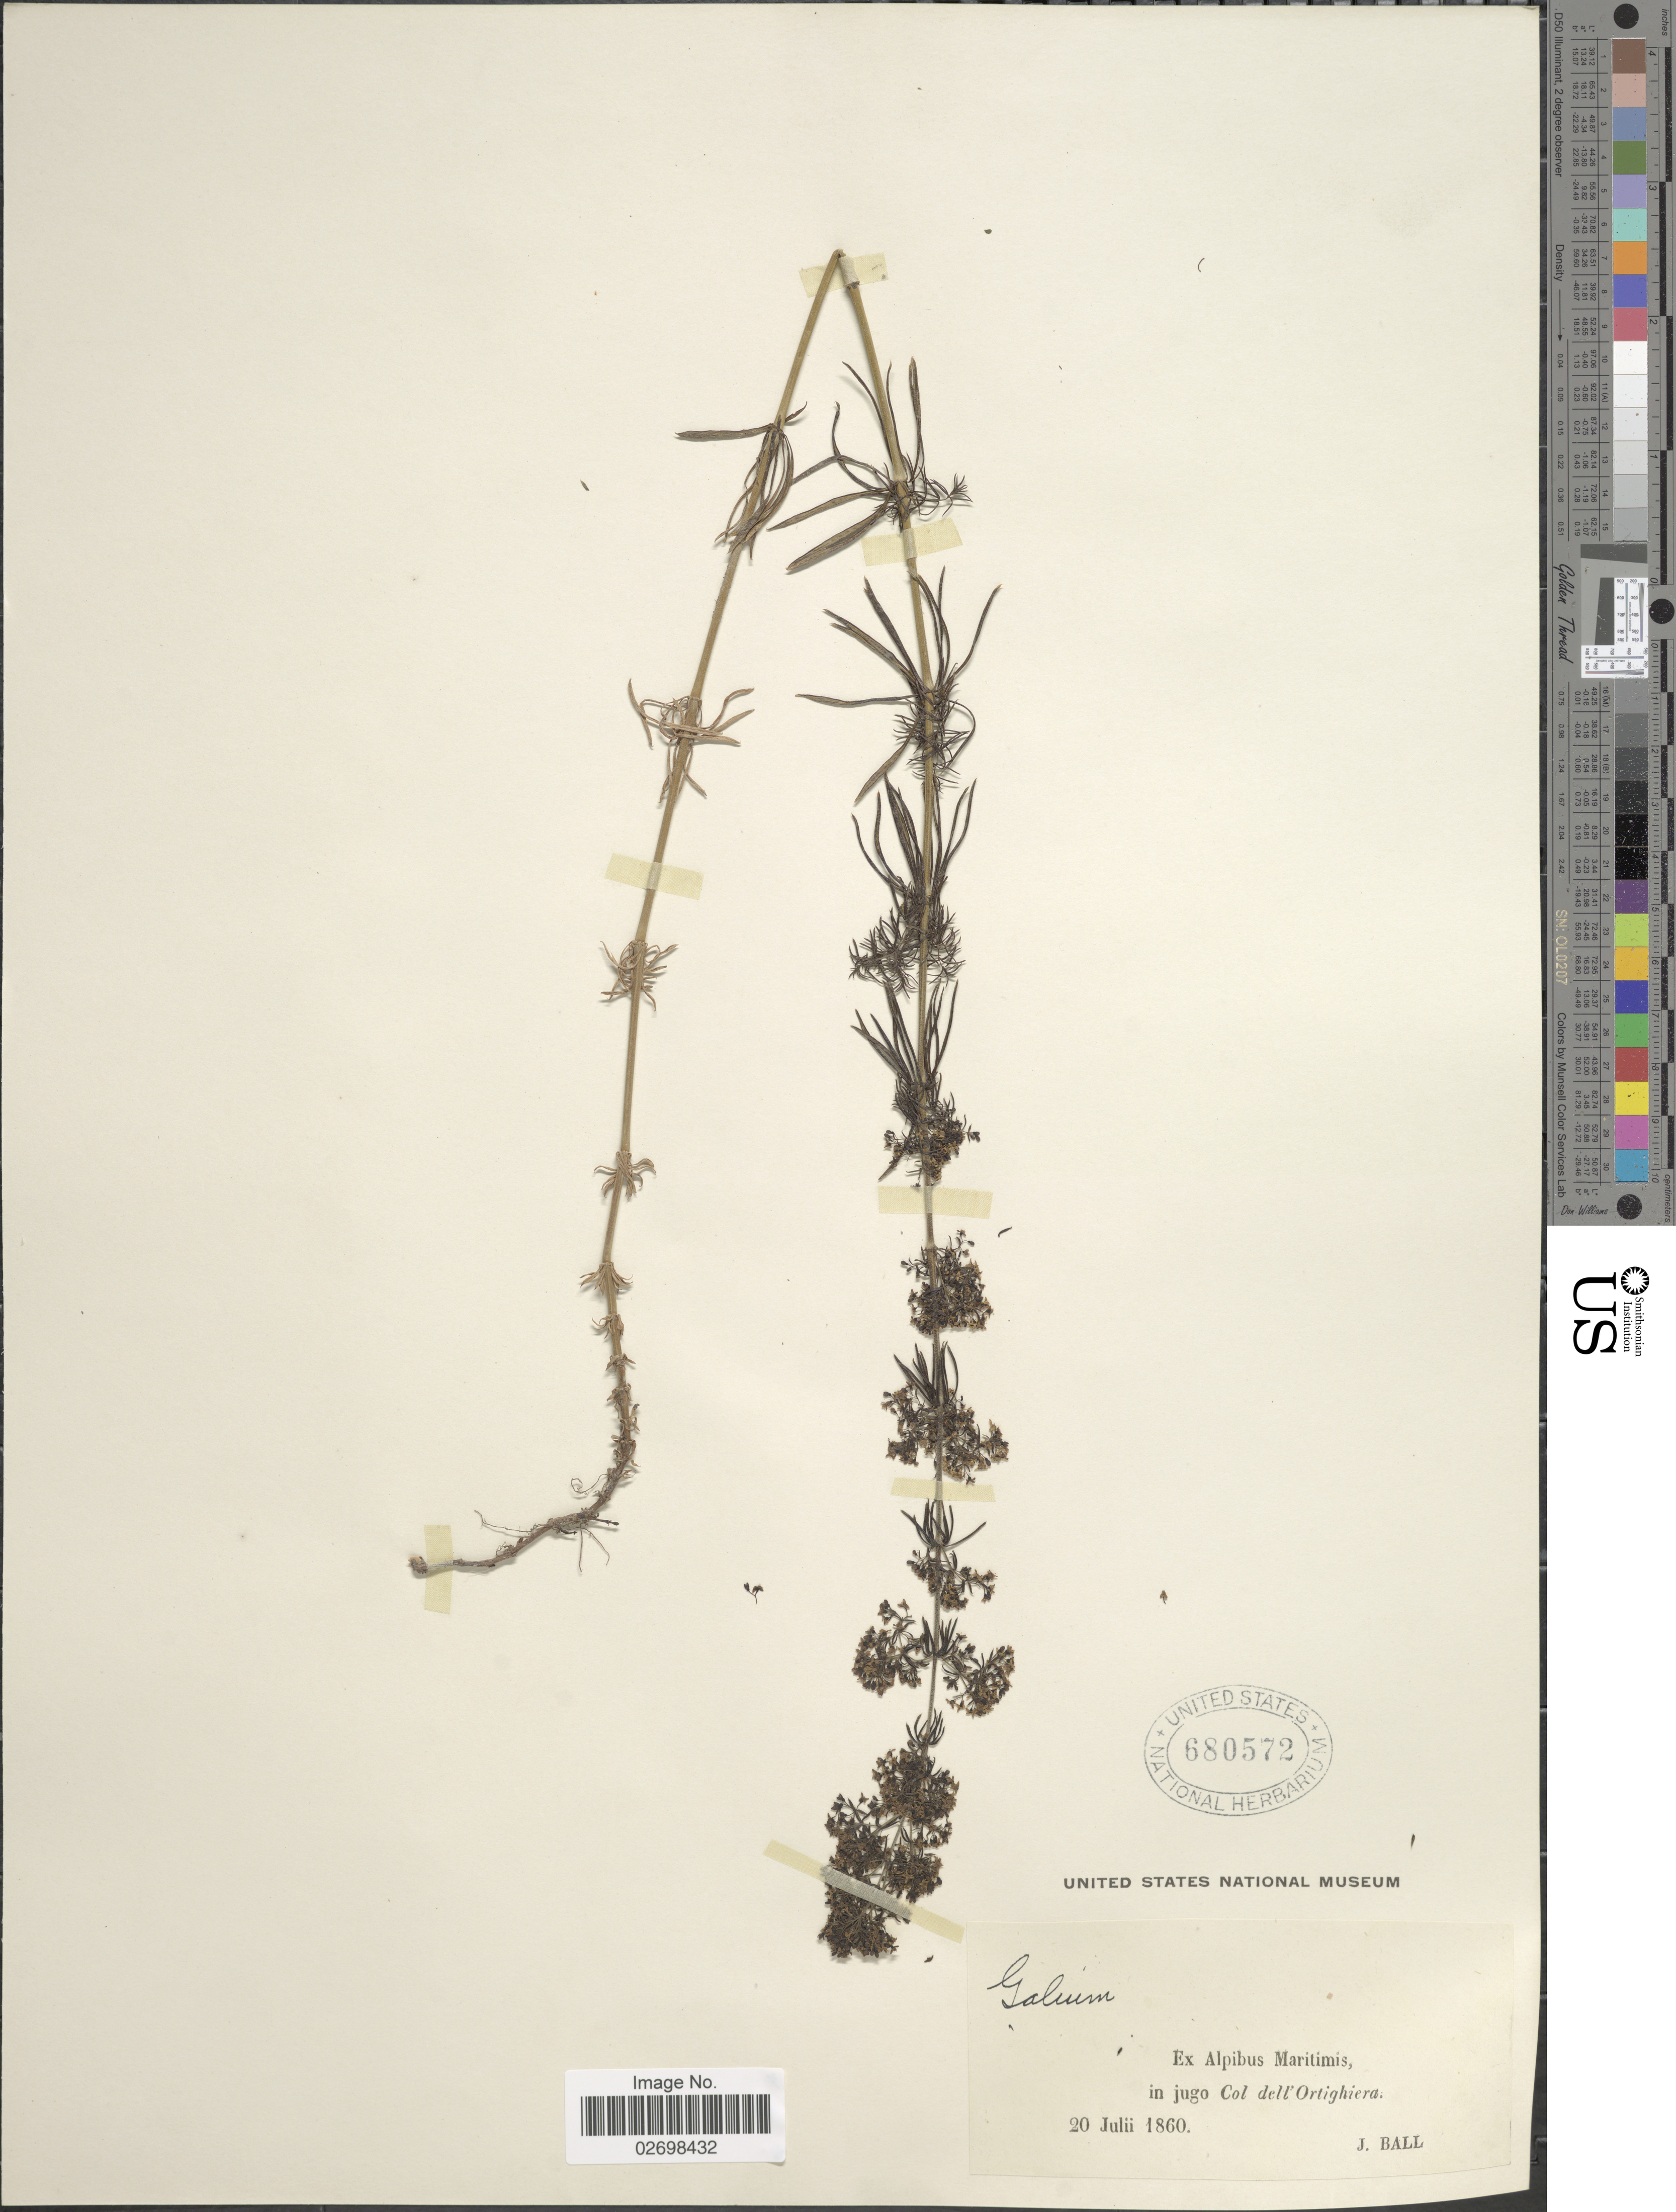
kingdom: Plantae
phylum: Tracheophyta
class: Magnoliopsida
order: Gentianales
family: Rubiaceae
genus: Galium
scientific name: Galium sp.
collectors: J. Ball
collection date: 1860-07-20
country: Spain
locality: Alpibus Maritimis, in jugo Col dell Ortighiera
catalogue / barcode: US 680572